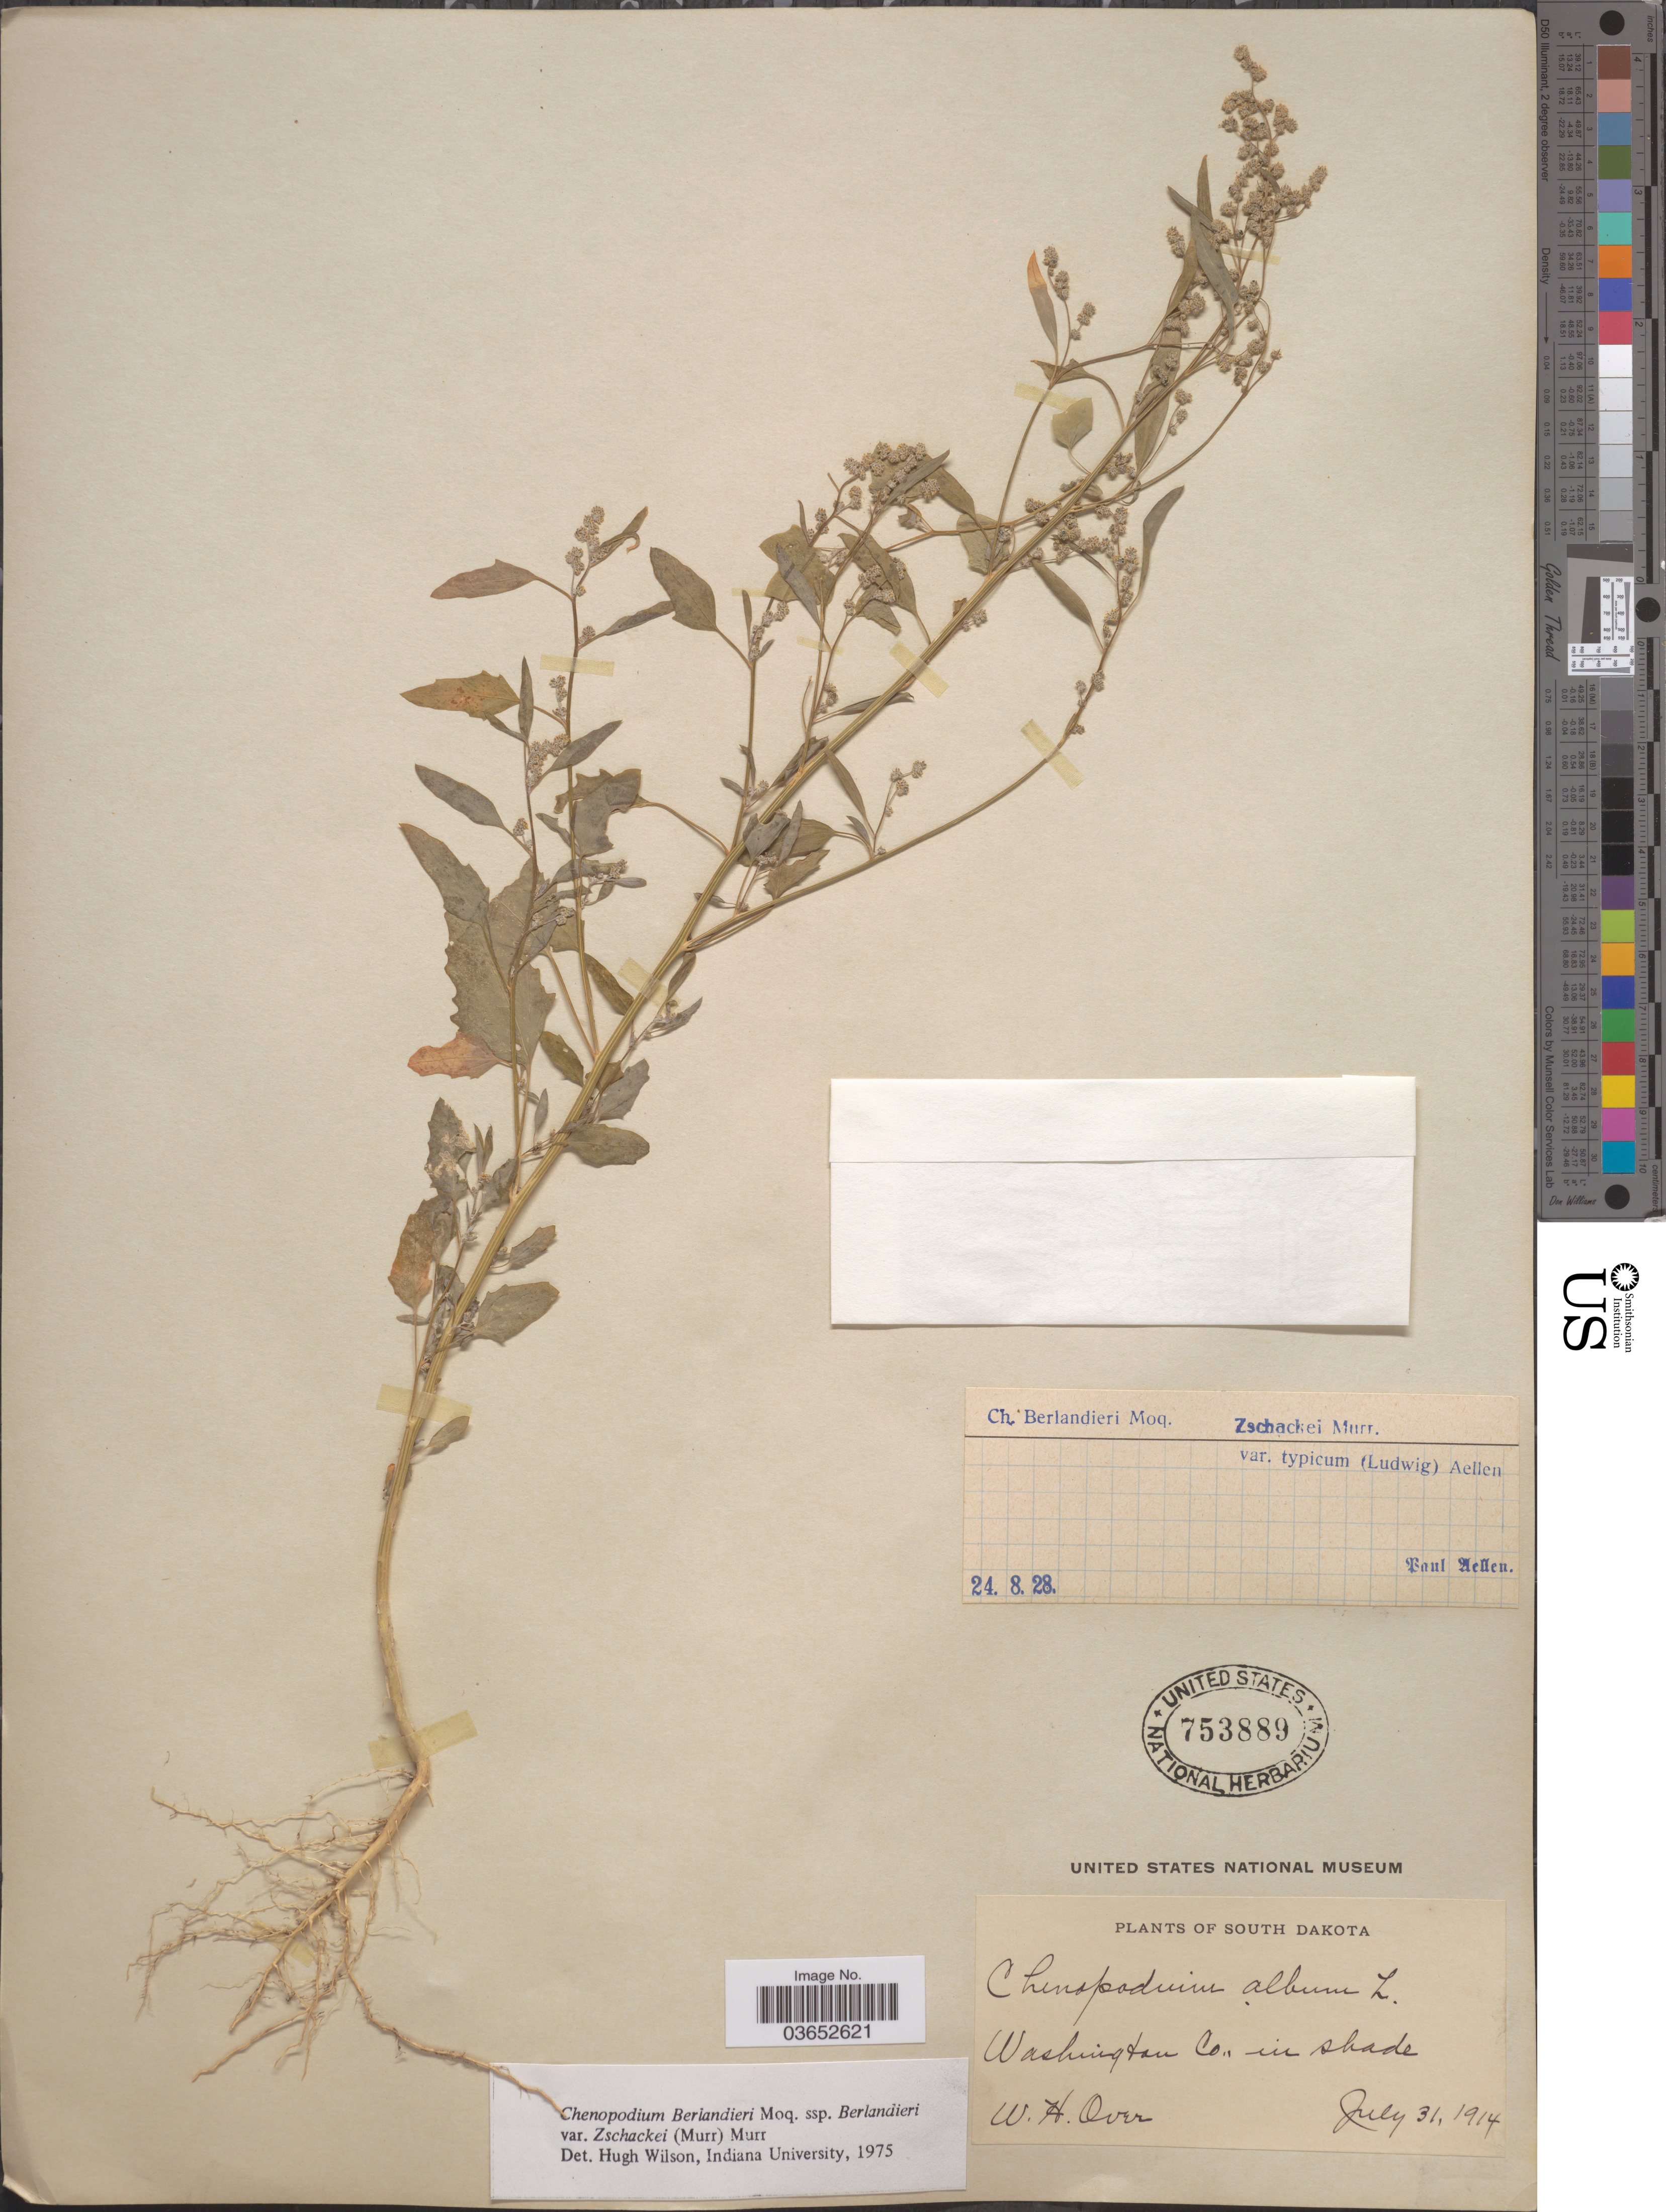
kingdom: Plantae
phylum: Tracheophyta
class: Magnoliopsida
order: Caryophyllales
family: Amaranthaceae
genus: Chenopodium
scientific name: Chenopodium berlandieri var. zschackei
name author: (Murr.) Murr.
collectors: W. Over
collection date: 1914-07-31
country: United States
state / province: South Dakota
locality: Washington Co.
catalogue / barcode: US 753889